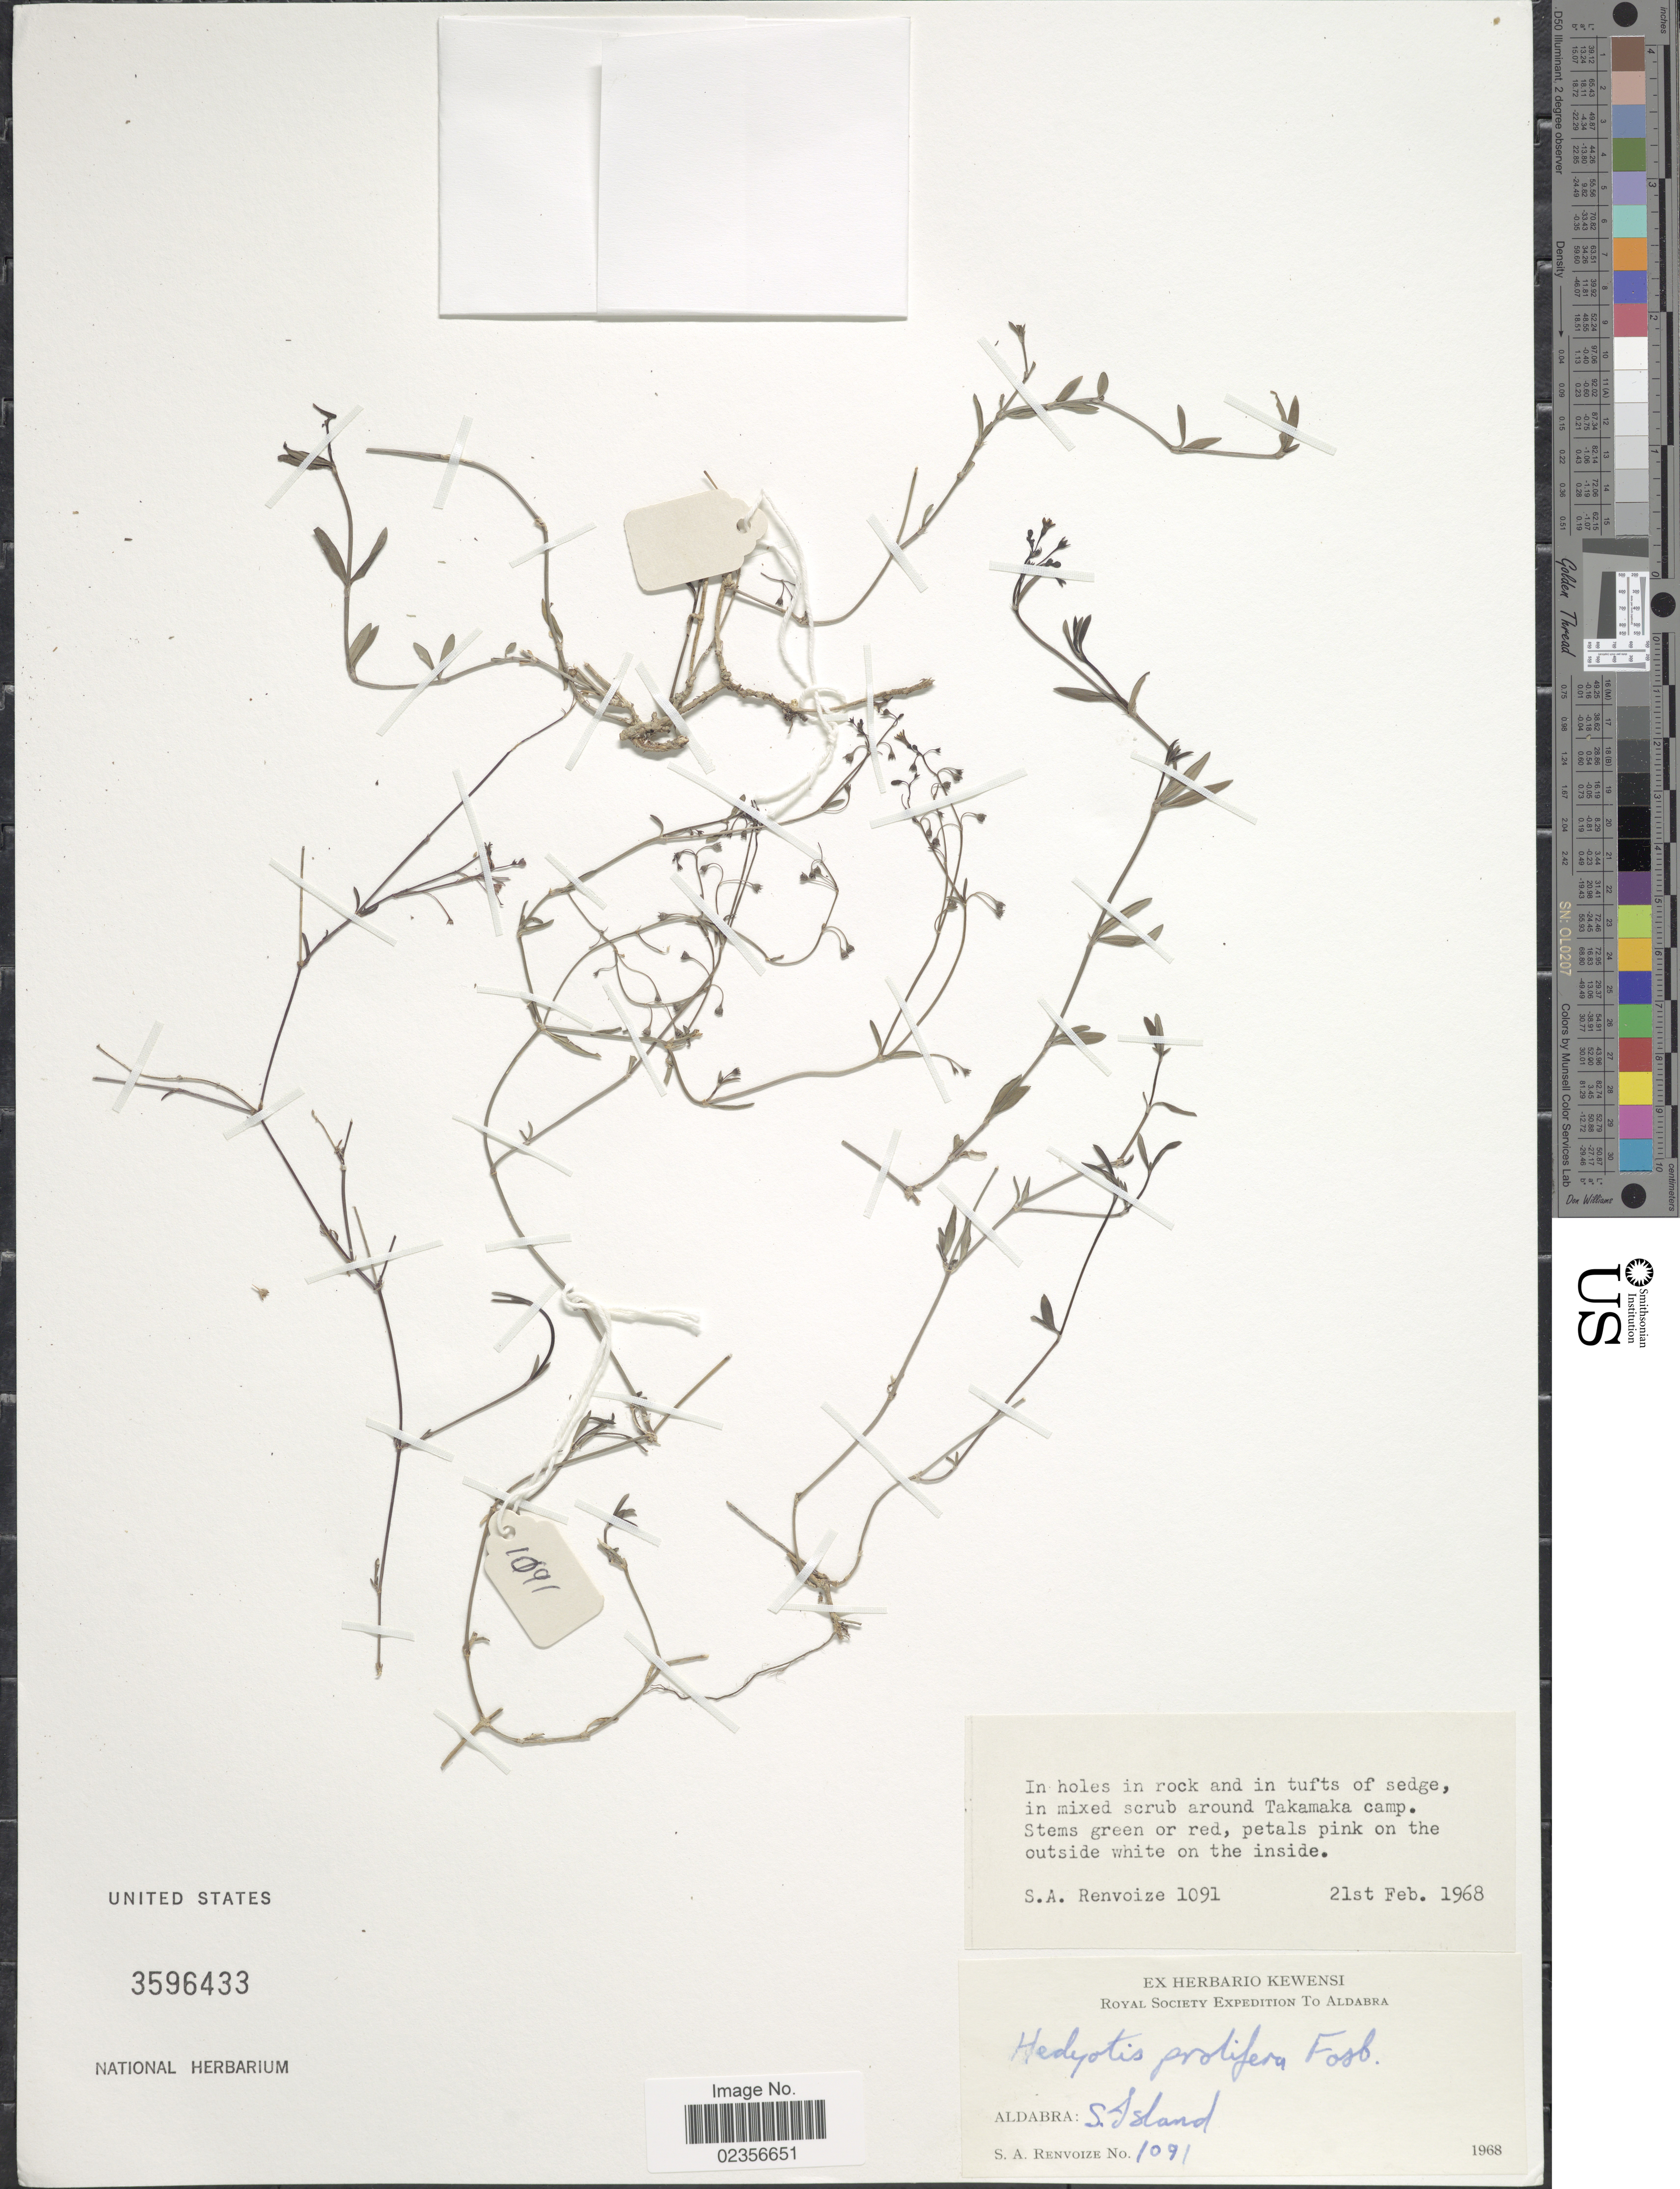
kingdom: Plantae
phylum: Tracheophyta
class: Magnoliopsida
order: Gentianales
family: Rubiaceae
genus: Hedyotis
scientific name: Hedyotis prolifera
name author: Fosberg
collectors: S. A. Renvoize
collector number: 1091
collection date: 1968-02-21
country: Seychelles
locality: Around Takamaka camp. Aldabra: S. Island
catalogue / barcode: US 3596433